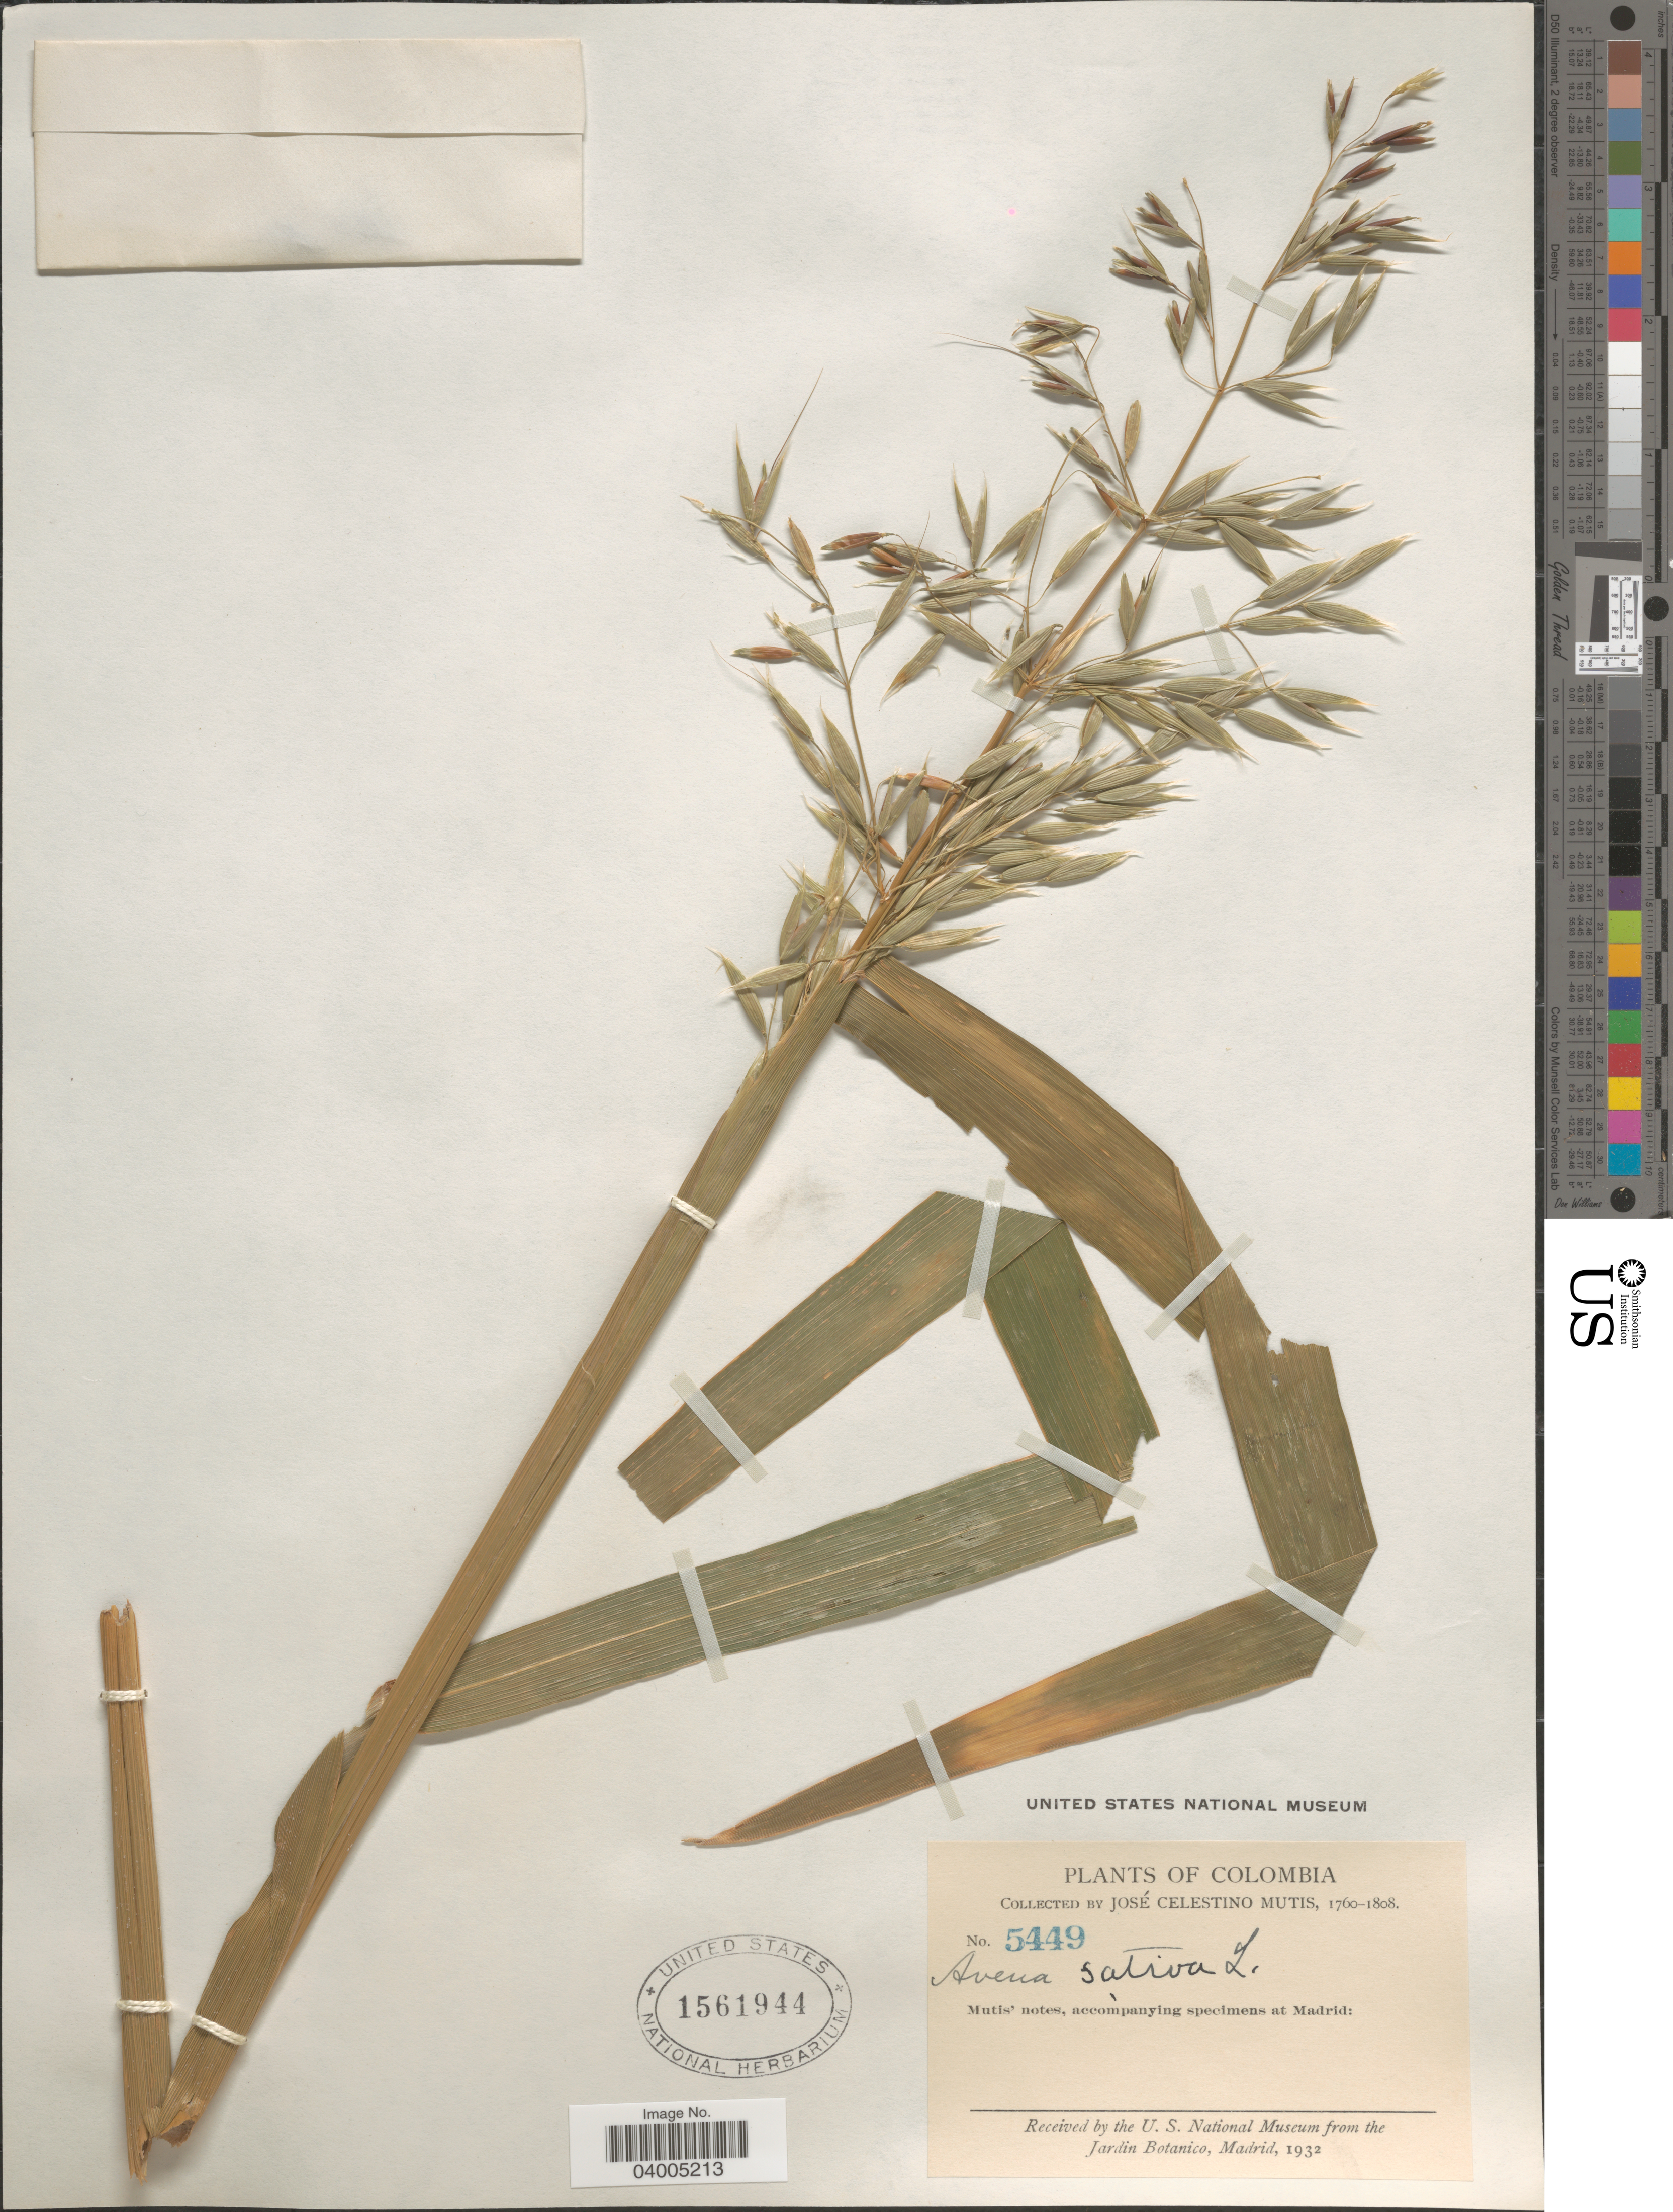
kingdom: Plantae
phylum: Tracheophyta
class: Liliopsida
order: Poales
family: Poaceae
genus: Avena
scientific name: Avena sativa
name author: L.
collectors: J. C. B. Mutis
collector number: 5449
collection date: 1760/1808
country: Colombia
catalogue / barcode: US 1561944